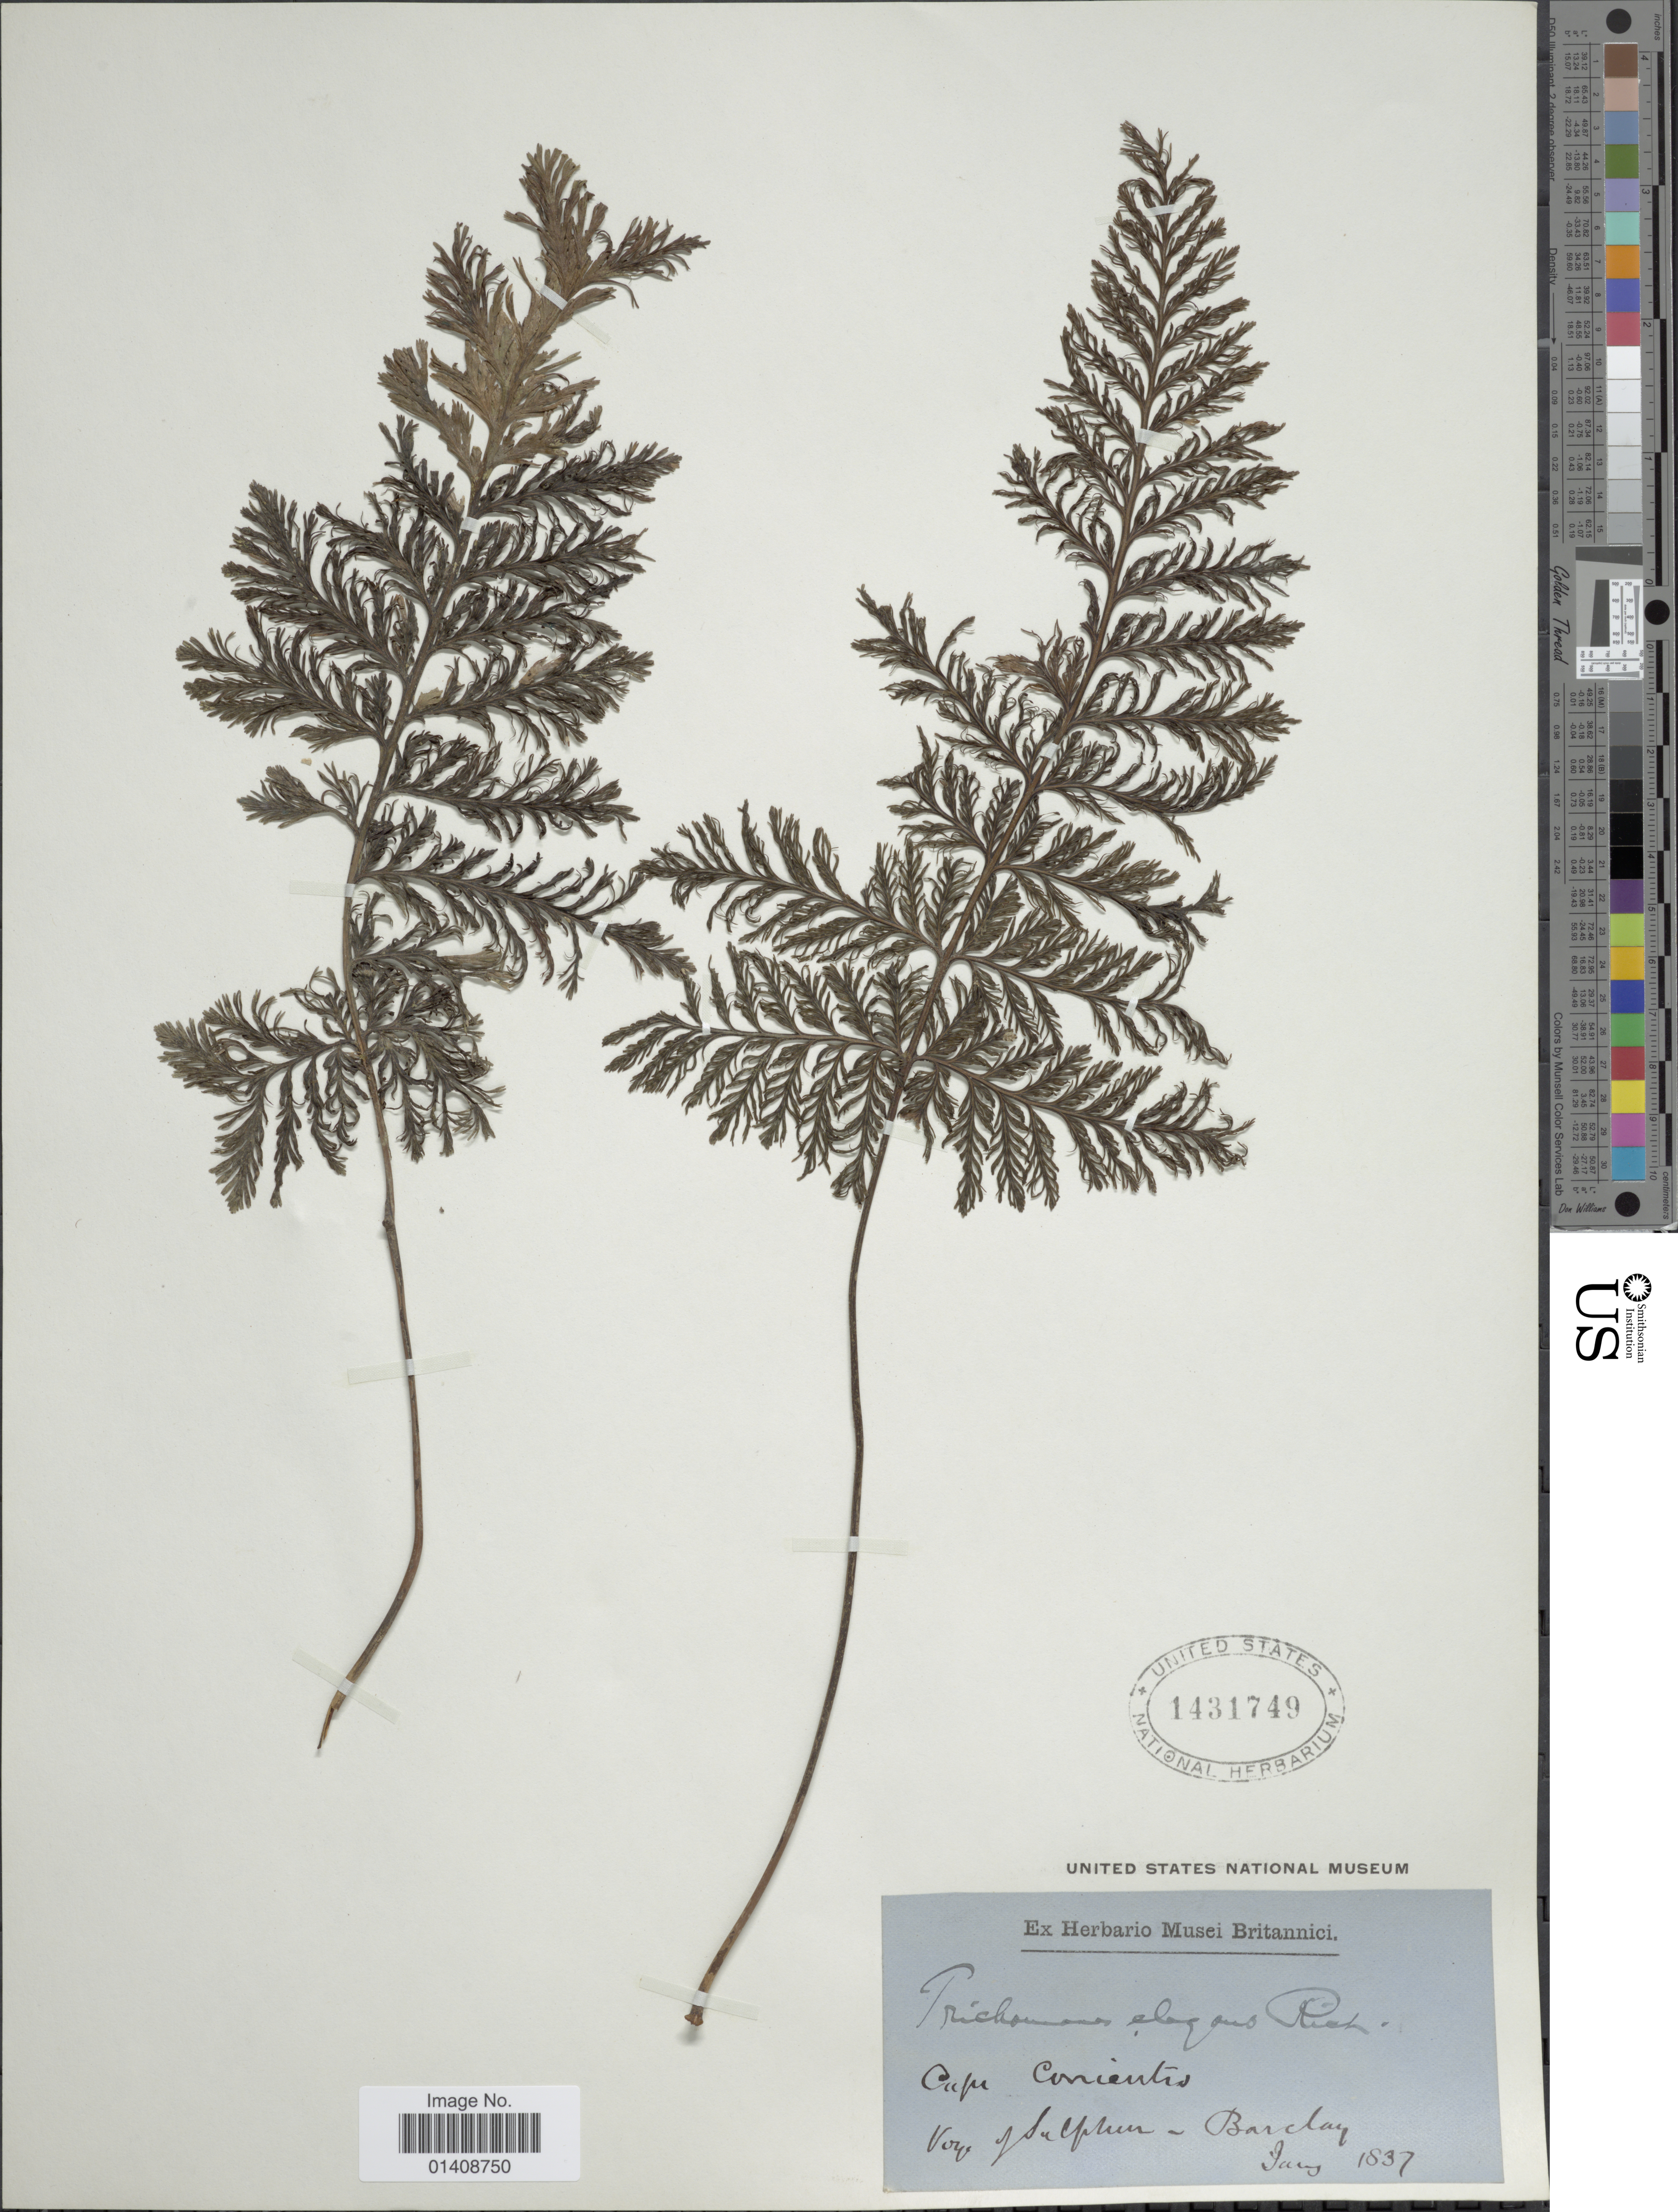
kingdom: Plantae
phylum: Tracheophyta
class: Polypodiopsida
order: Hymenophyllales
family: Hymenophyllaceae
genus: Trichomanes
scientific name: Trichomanes elegans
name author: Rich.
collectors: -- Barclay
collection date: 1837-06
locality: Cape Corientis.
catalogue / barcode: US 1431749